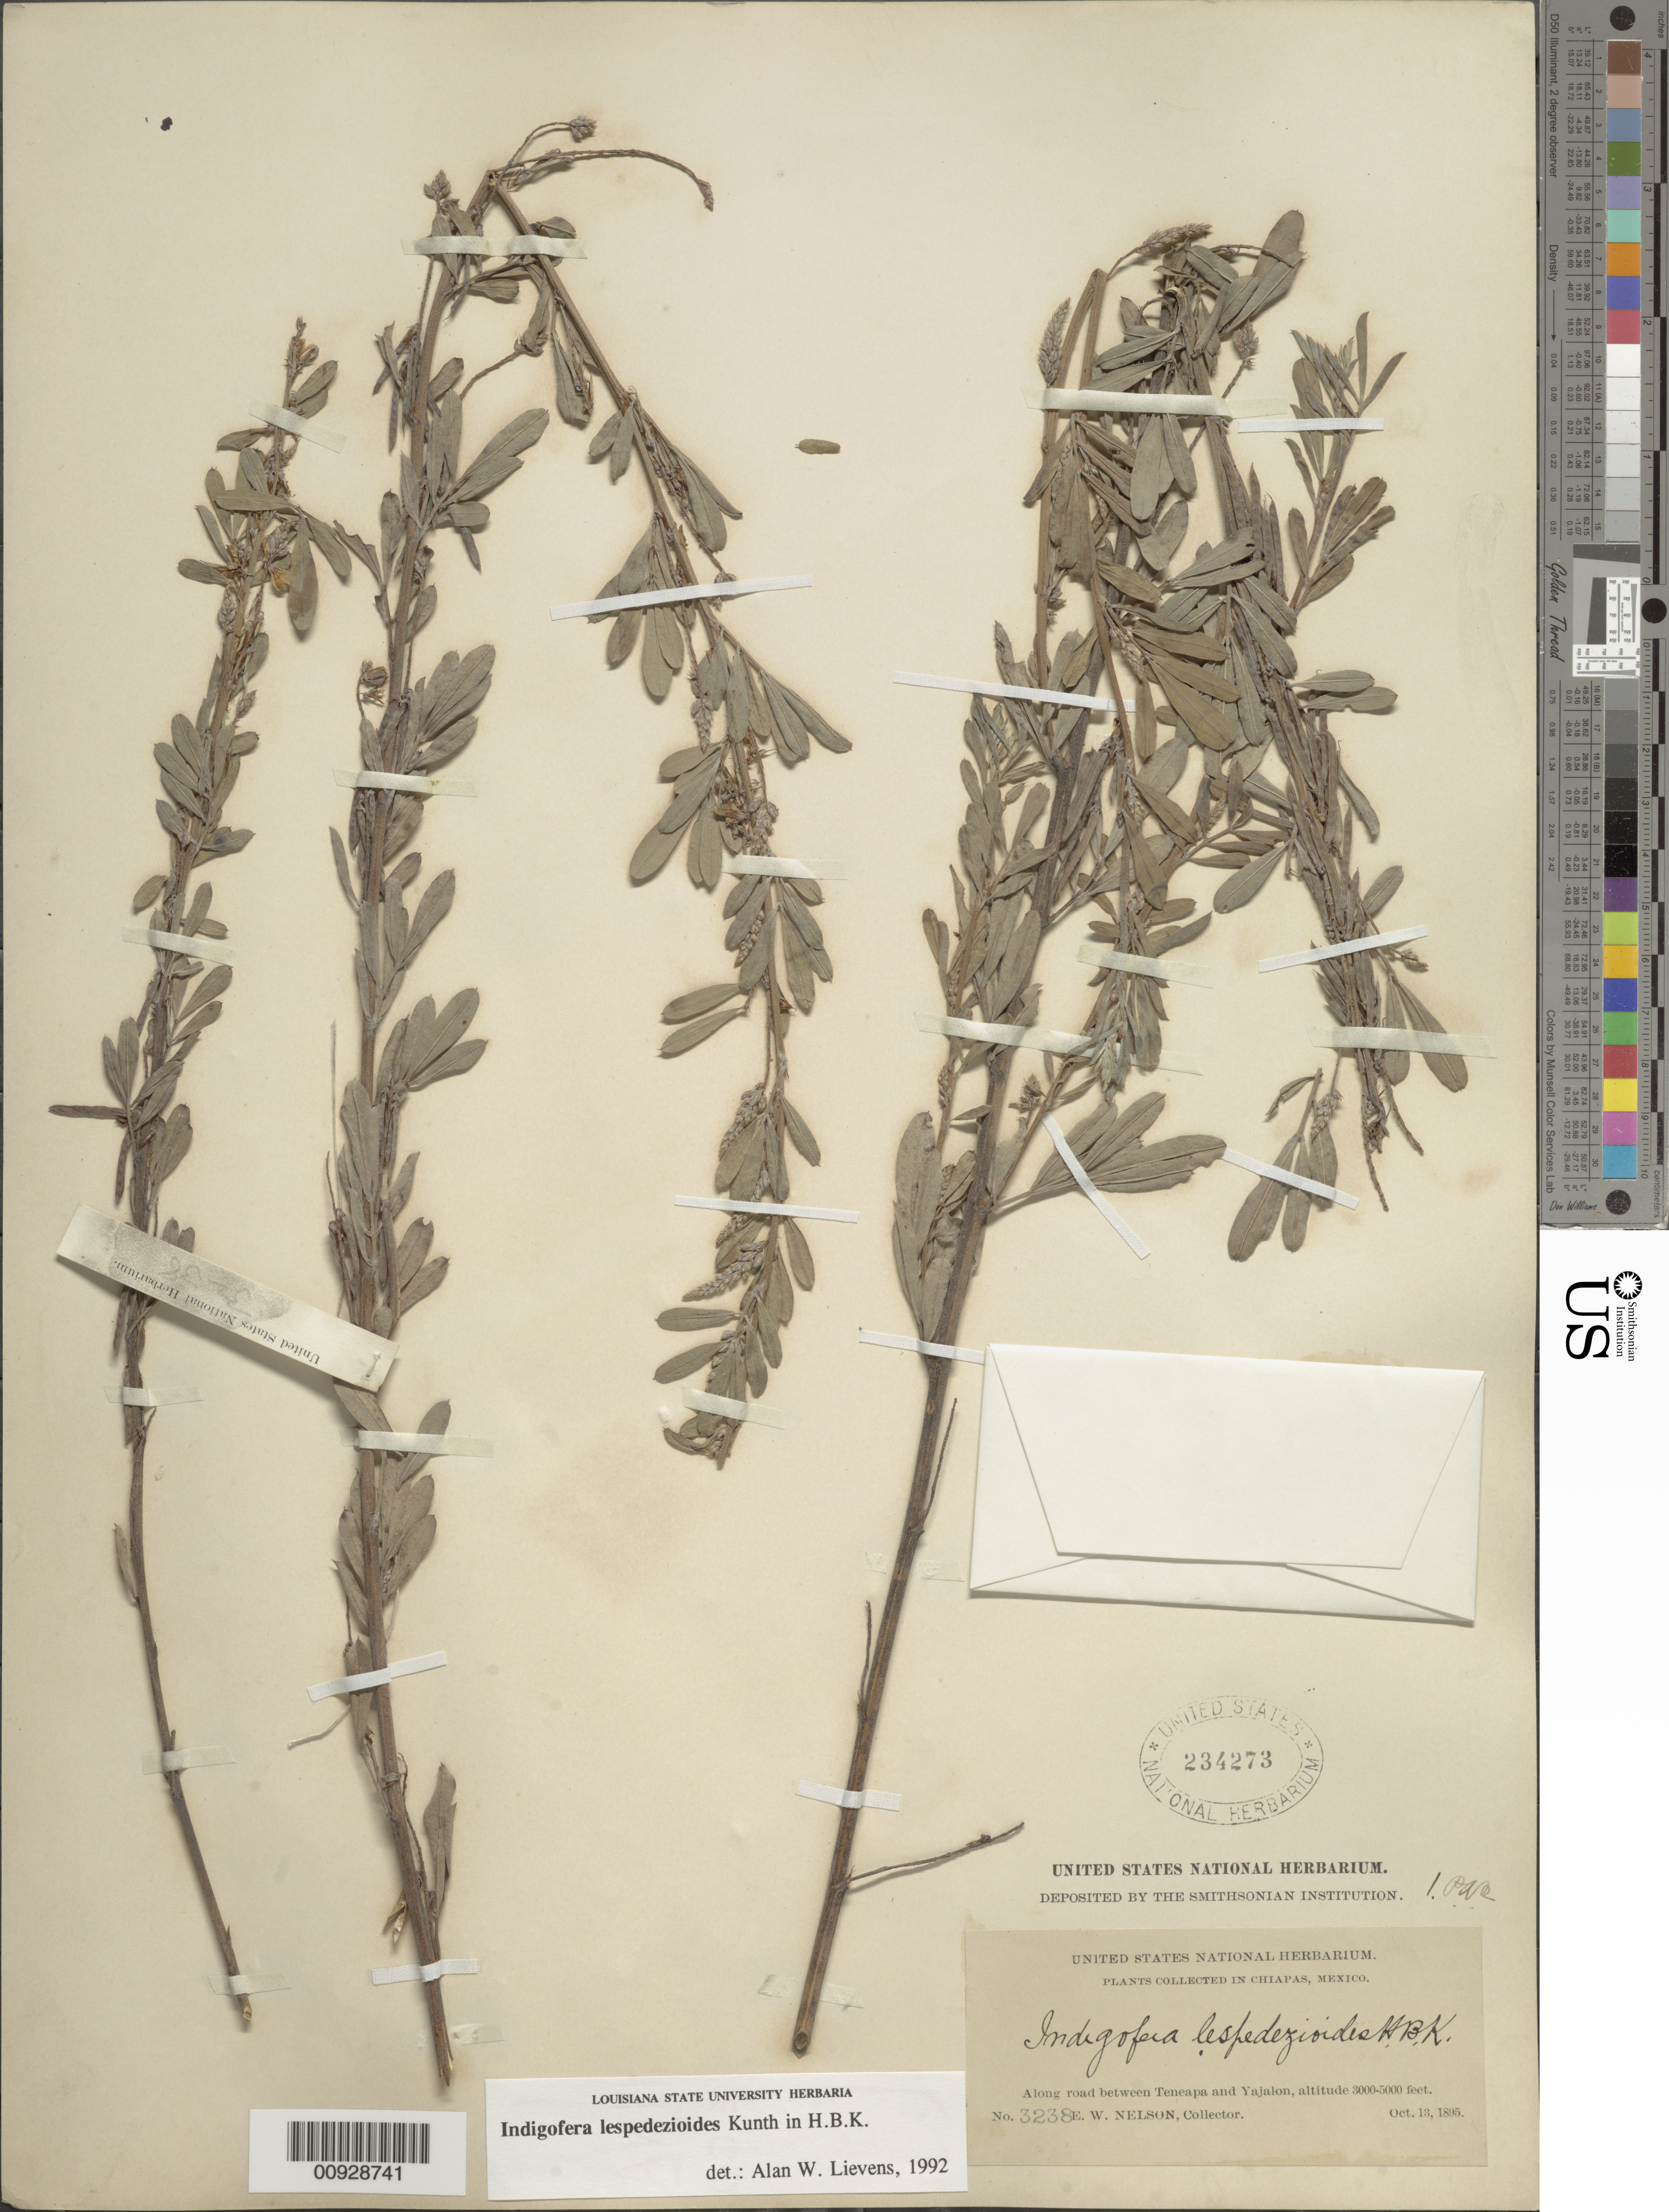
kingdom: Plantae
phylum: Tracheophyta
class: Magnoliopsida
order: Fabales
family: Fabaceae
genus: Indigofera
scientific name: Indigofera lespedezioides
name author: Kunth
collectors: E. W. Nelson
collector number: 3238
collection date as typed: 13 Oct 1895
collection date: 1895-10-13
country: Mexico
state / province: Chiapas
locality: Along road between Teneapa and Yajalon.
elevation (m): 914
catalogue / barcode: US 234273